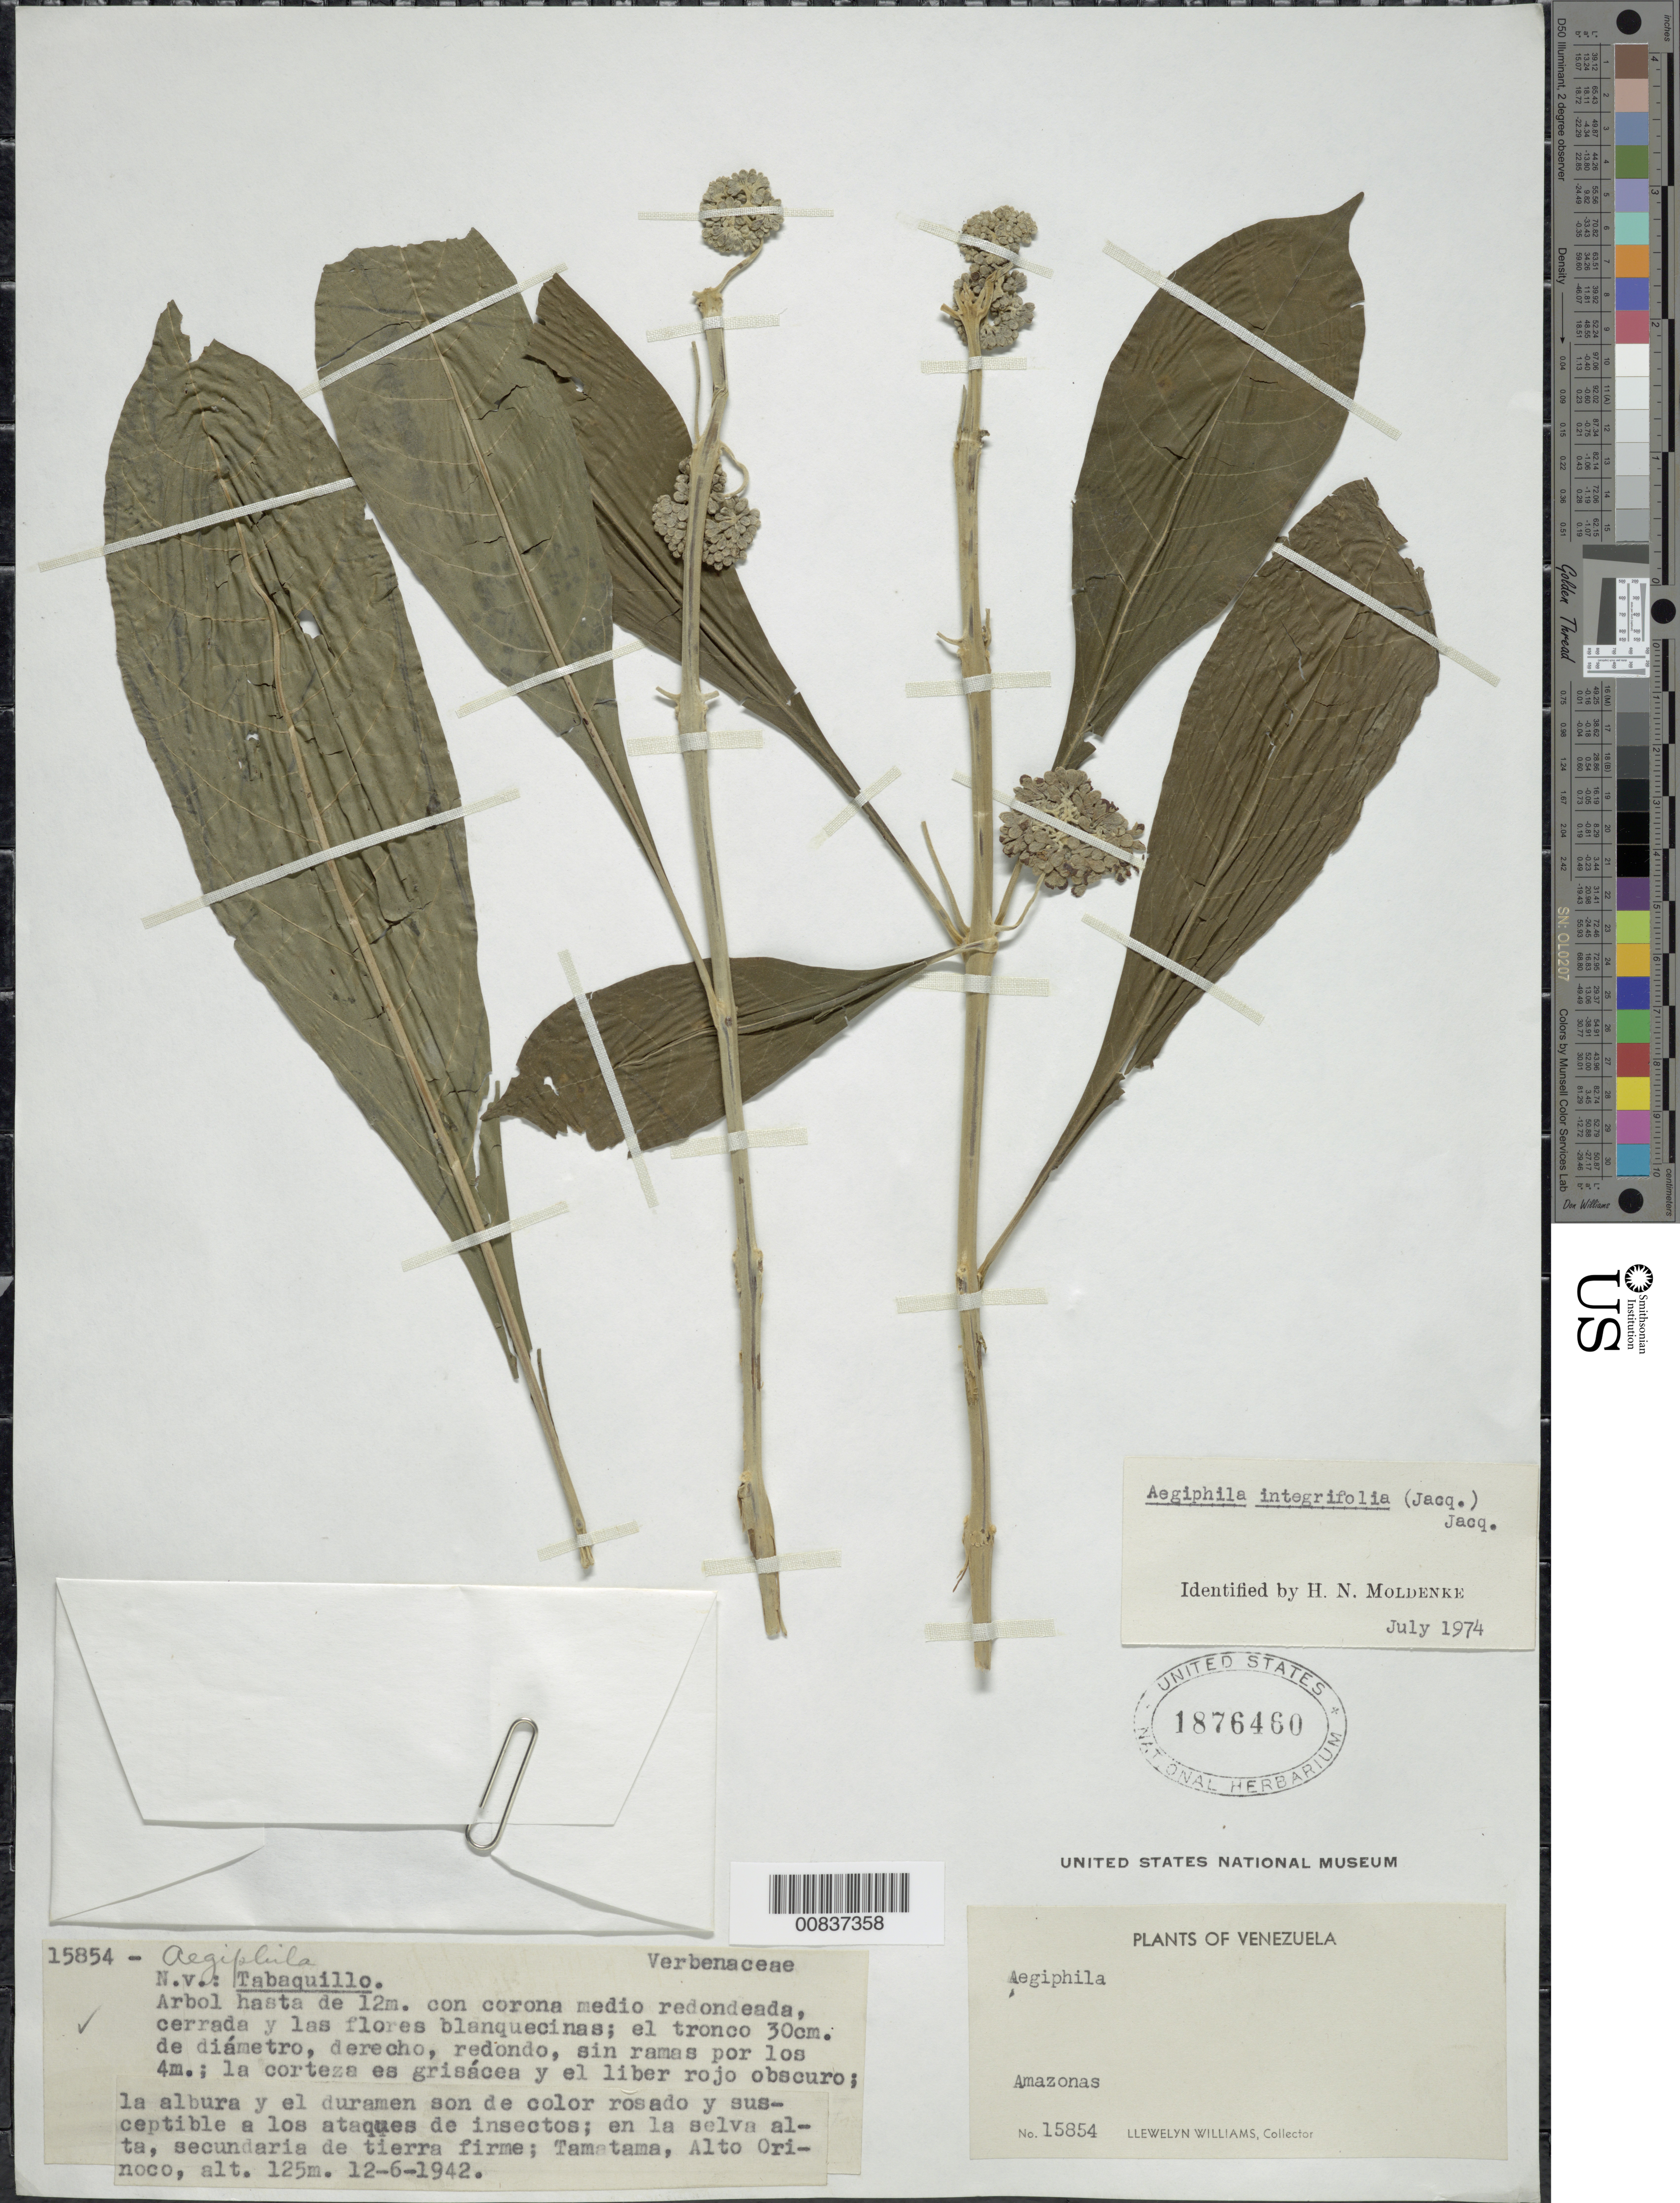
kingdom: Plantae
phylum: Tracheophyta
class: Magnoliopsida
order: Lamiales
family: Lamiaceae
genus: Aegiphila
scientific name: Aegiphila integrifolia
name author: (Jacq.) B.D. Jacks.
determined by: Moldenke, H. N.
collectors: Ll. Williams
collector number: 15854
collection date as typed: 12-Jun-42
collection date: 1942-06-12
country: Venezuela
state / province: Amazonas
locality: Tamatama, Alto Río Orinoco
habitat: Selva alta, secundaria de tierra firme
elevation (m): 125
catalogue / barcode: US 1876460